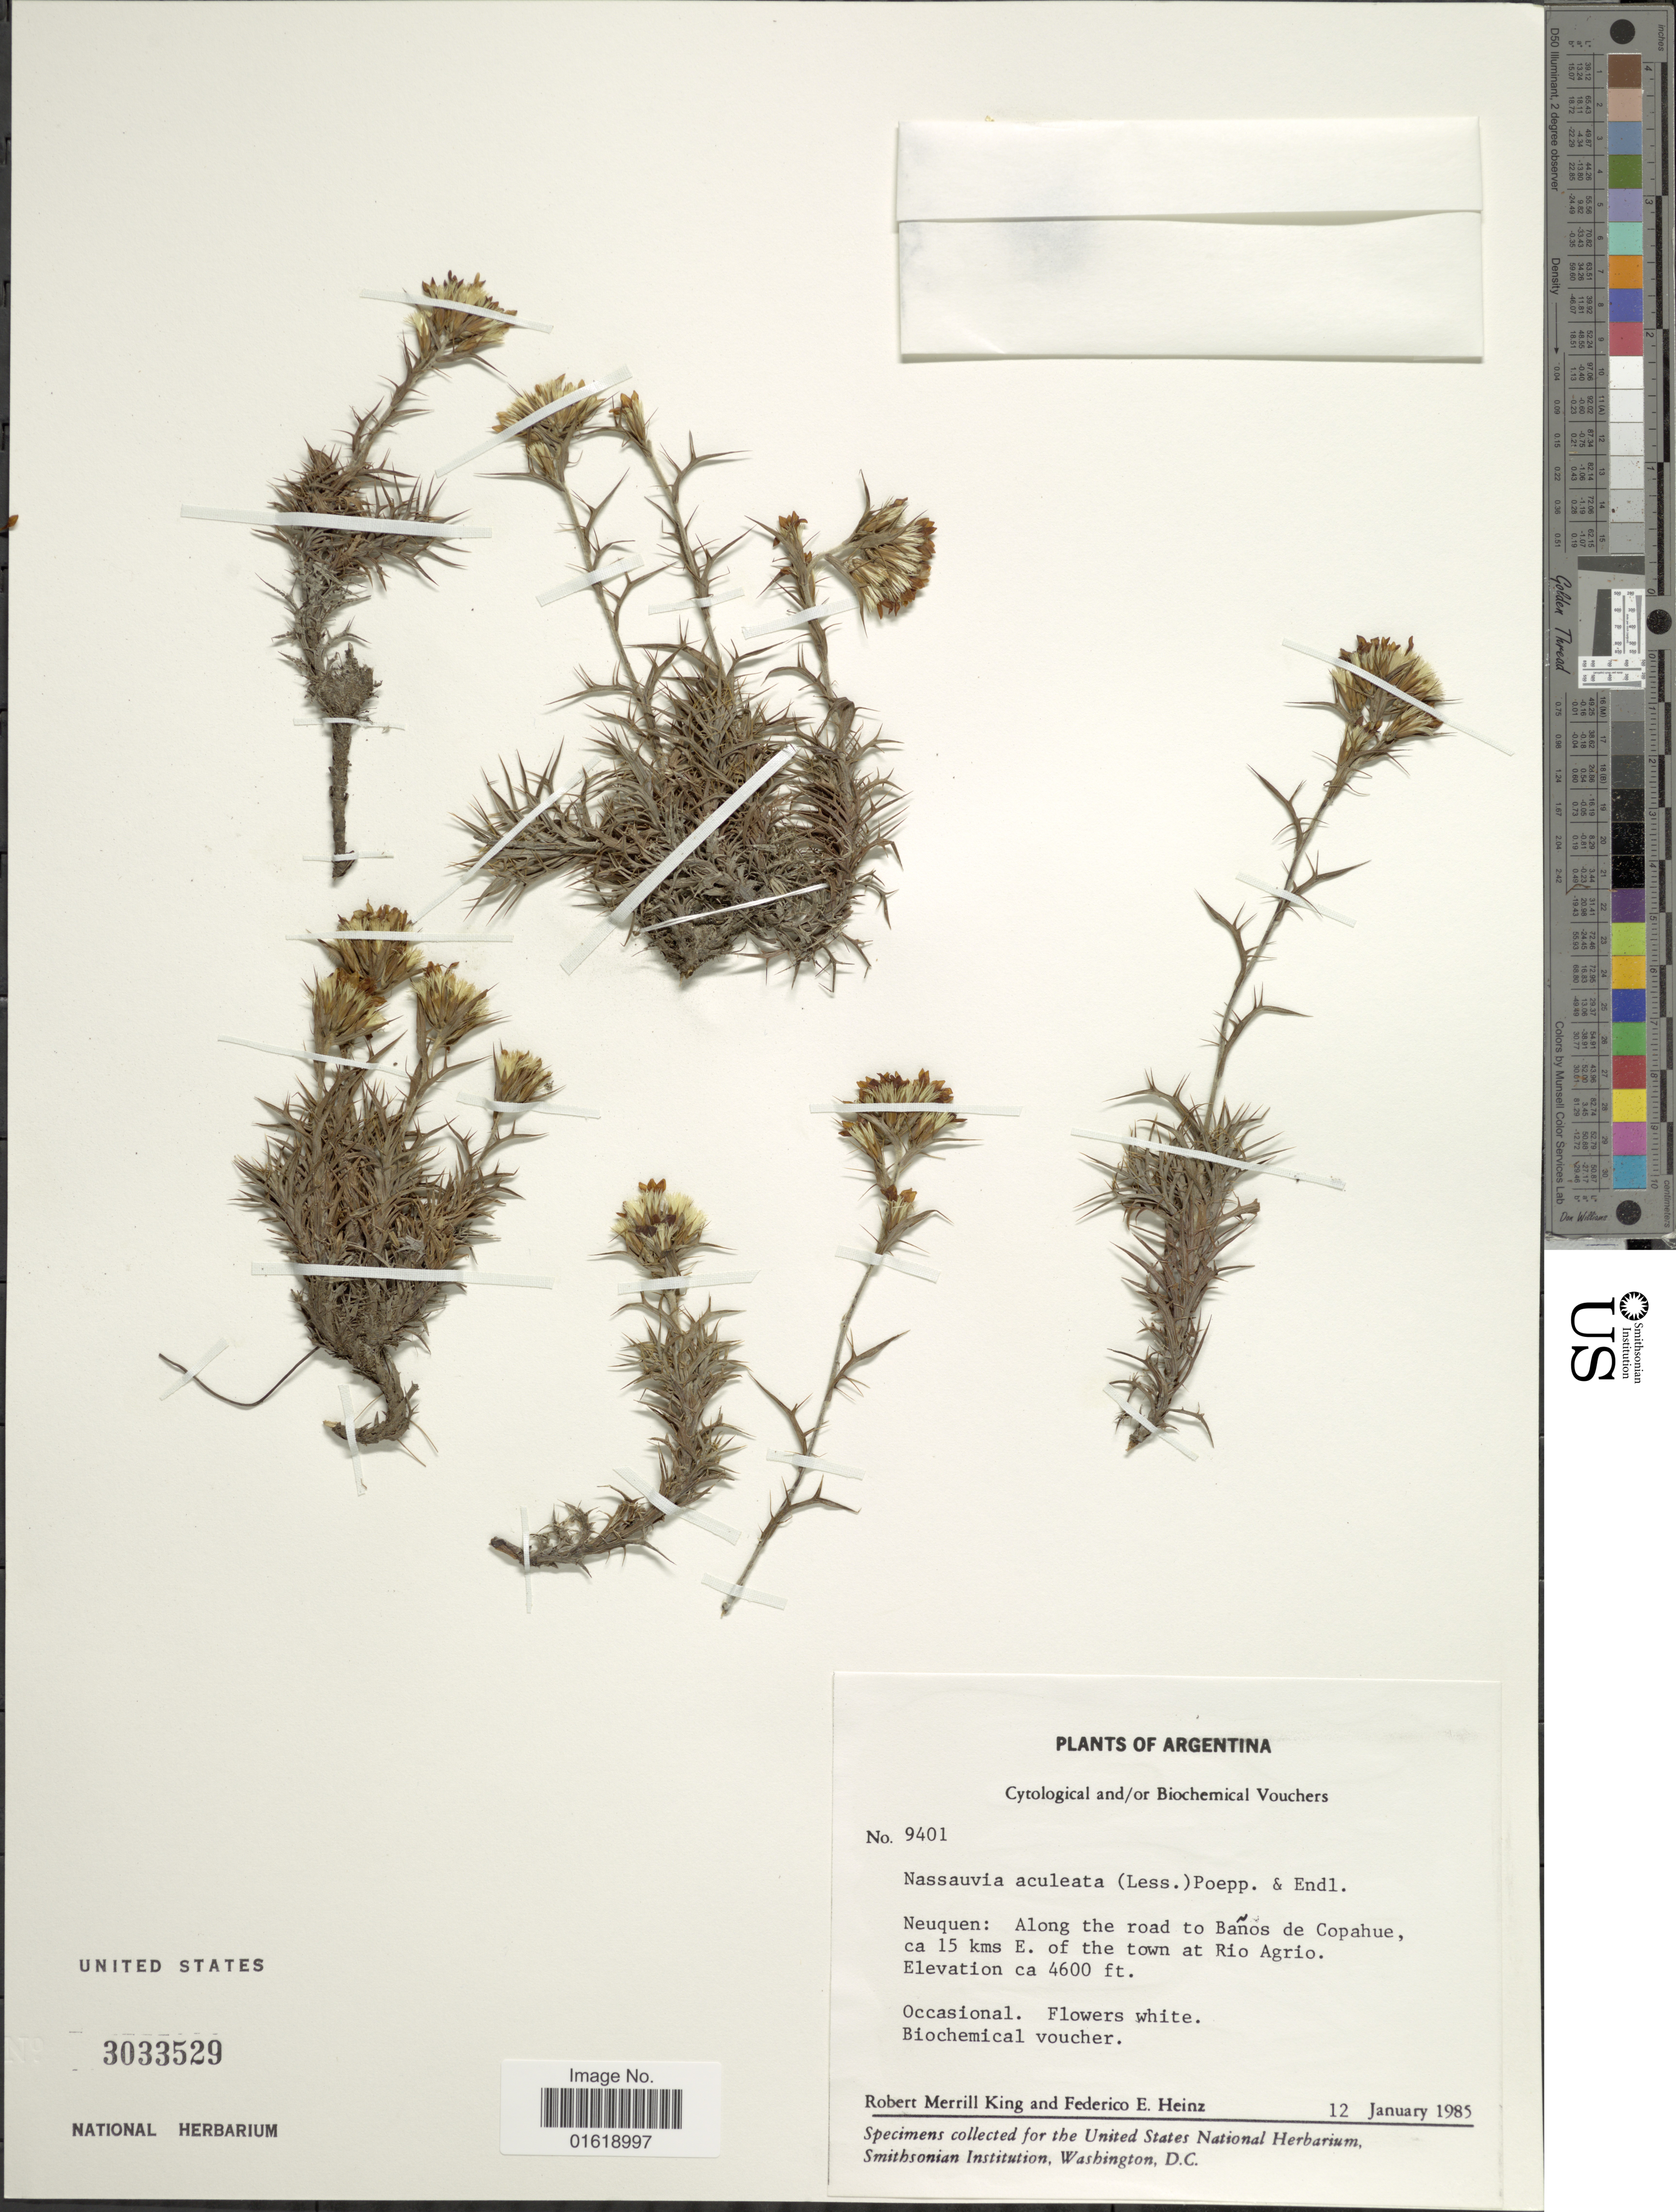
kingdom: Plantae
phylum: Tracheophyta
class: Magnoliopsida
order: Asterales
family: Asteraceae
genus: Nassauvia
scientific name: Nassauvia aculeata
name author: (Less.) Poepp. & Endl.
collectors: R. M. King & F. Heinz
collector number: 9401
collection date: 1985-01-12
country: Argentina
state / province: Neuquen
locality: Neuquen: Along the road to Baños de Copahue, ca. 15 kms E. of the town at Rio Agrio.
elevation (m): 1402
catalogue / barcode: US 3033529